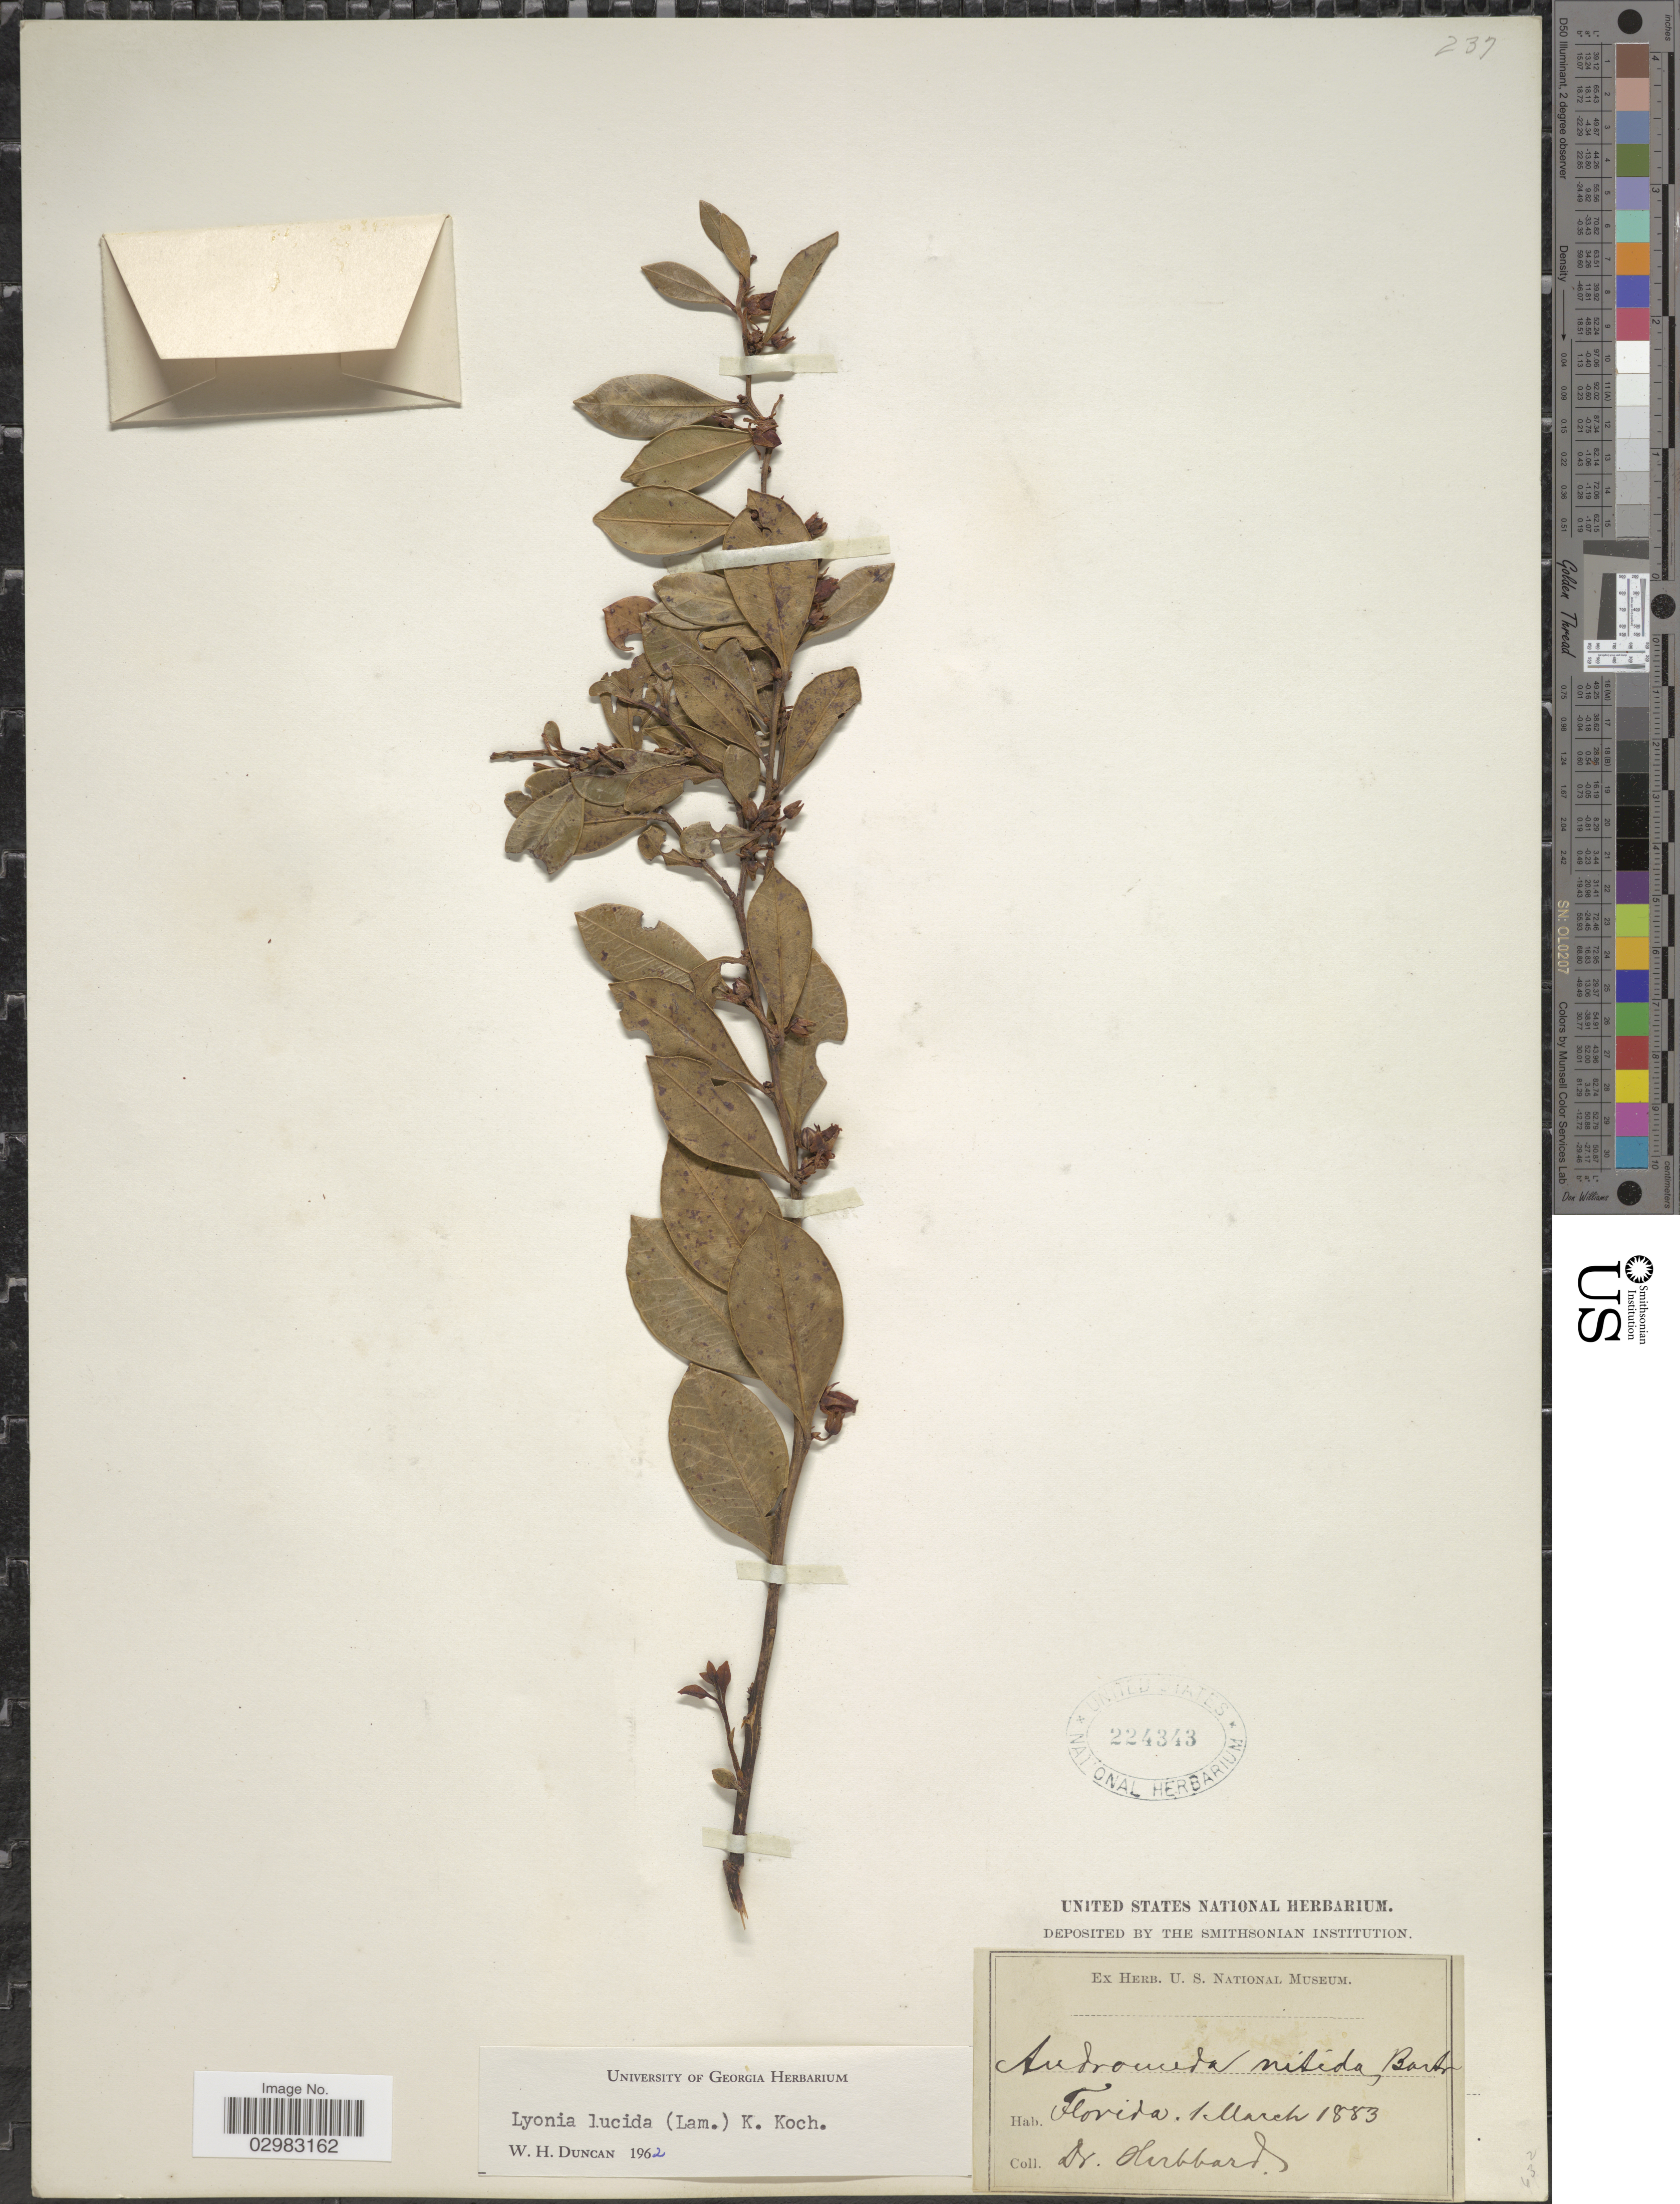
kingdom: Plantae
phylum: Tracheophyta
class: Magnoliopsida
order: Ericales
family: Ericaceae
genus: Lyonia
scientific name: Lyonia lucida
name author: K. Koch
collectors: -. Hubbard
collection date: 1883-03-01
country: United States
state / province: Florida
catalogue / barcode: US 224343